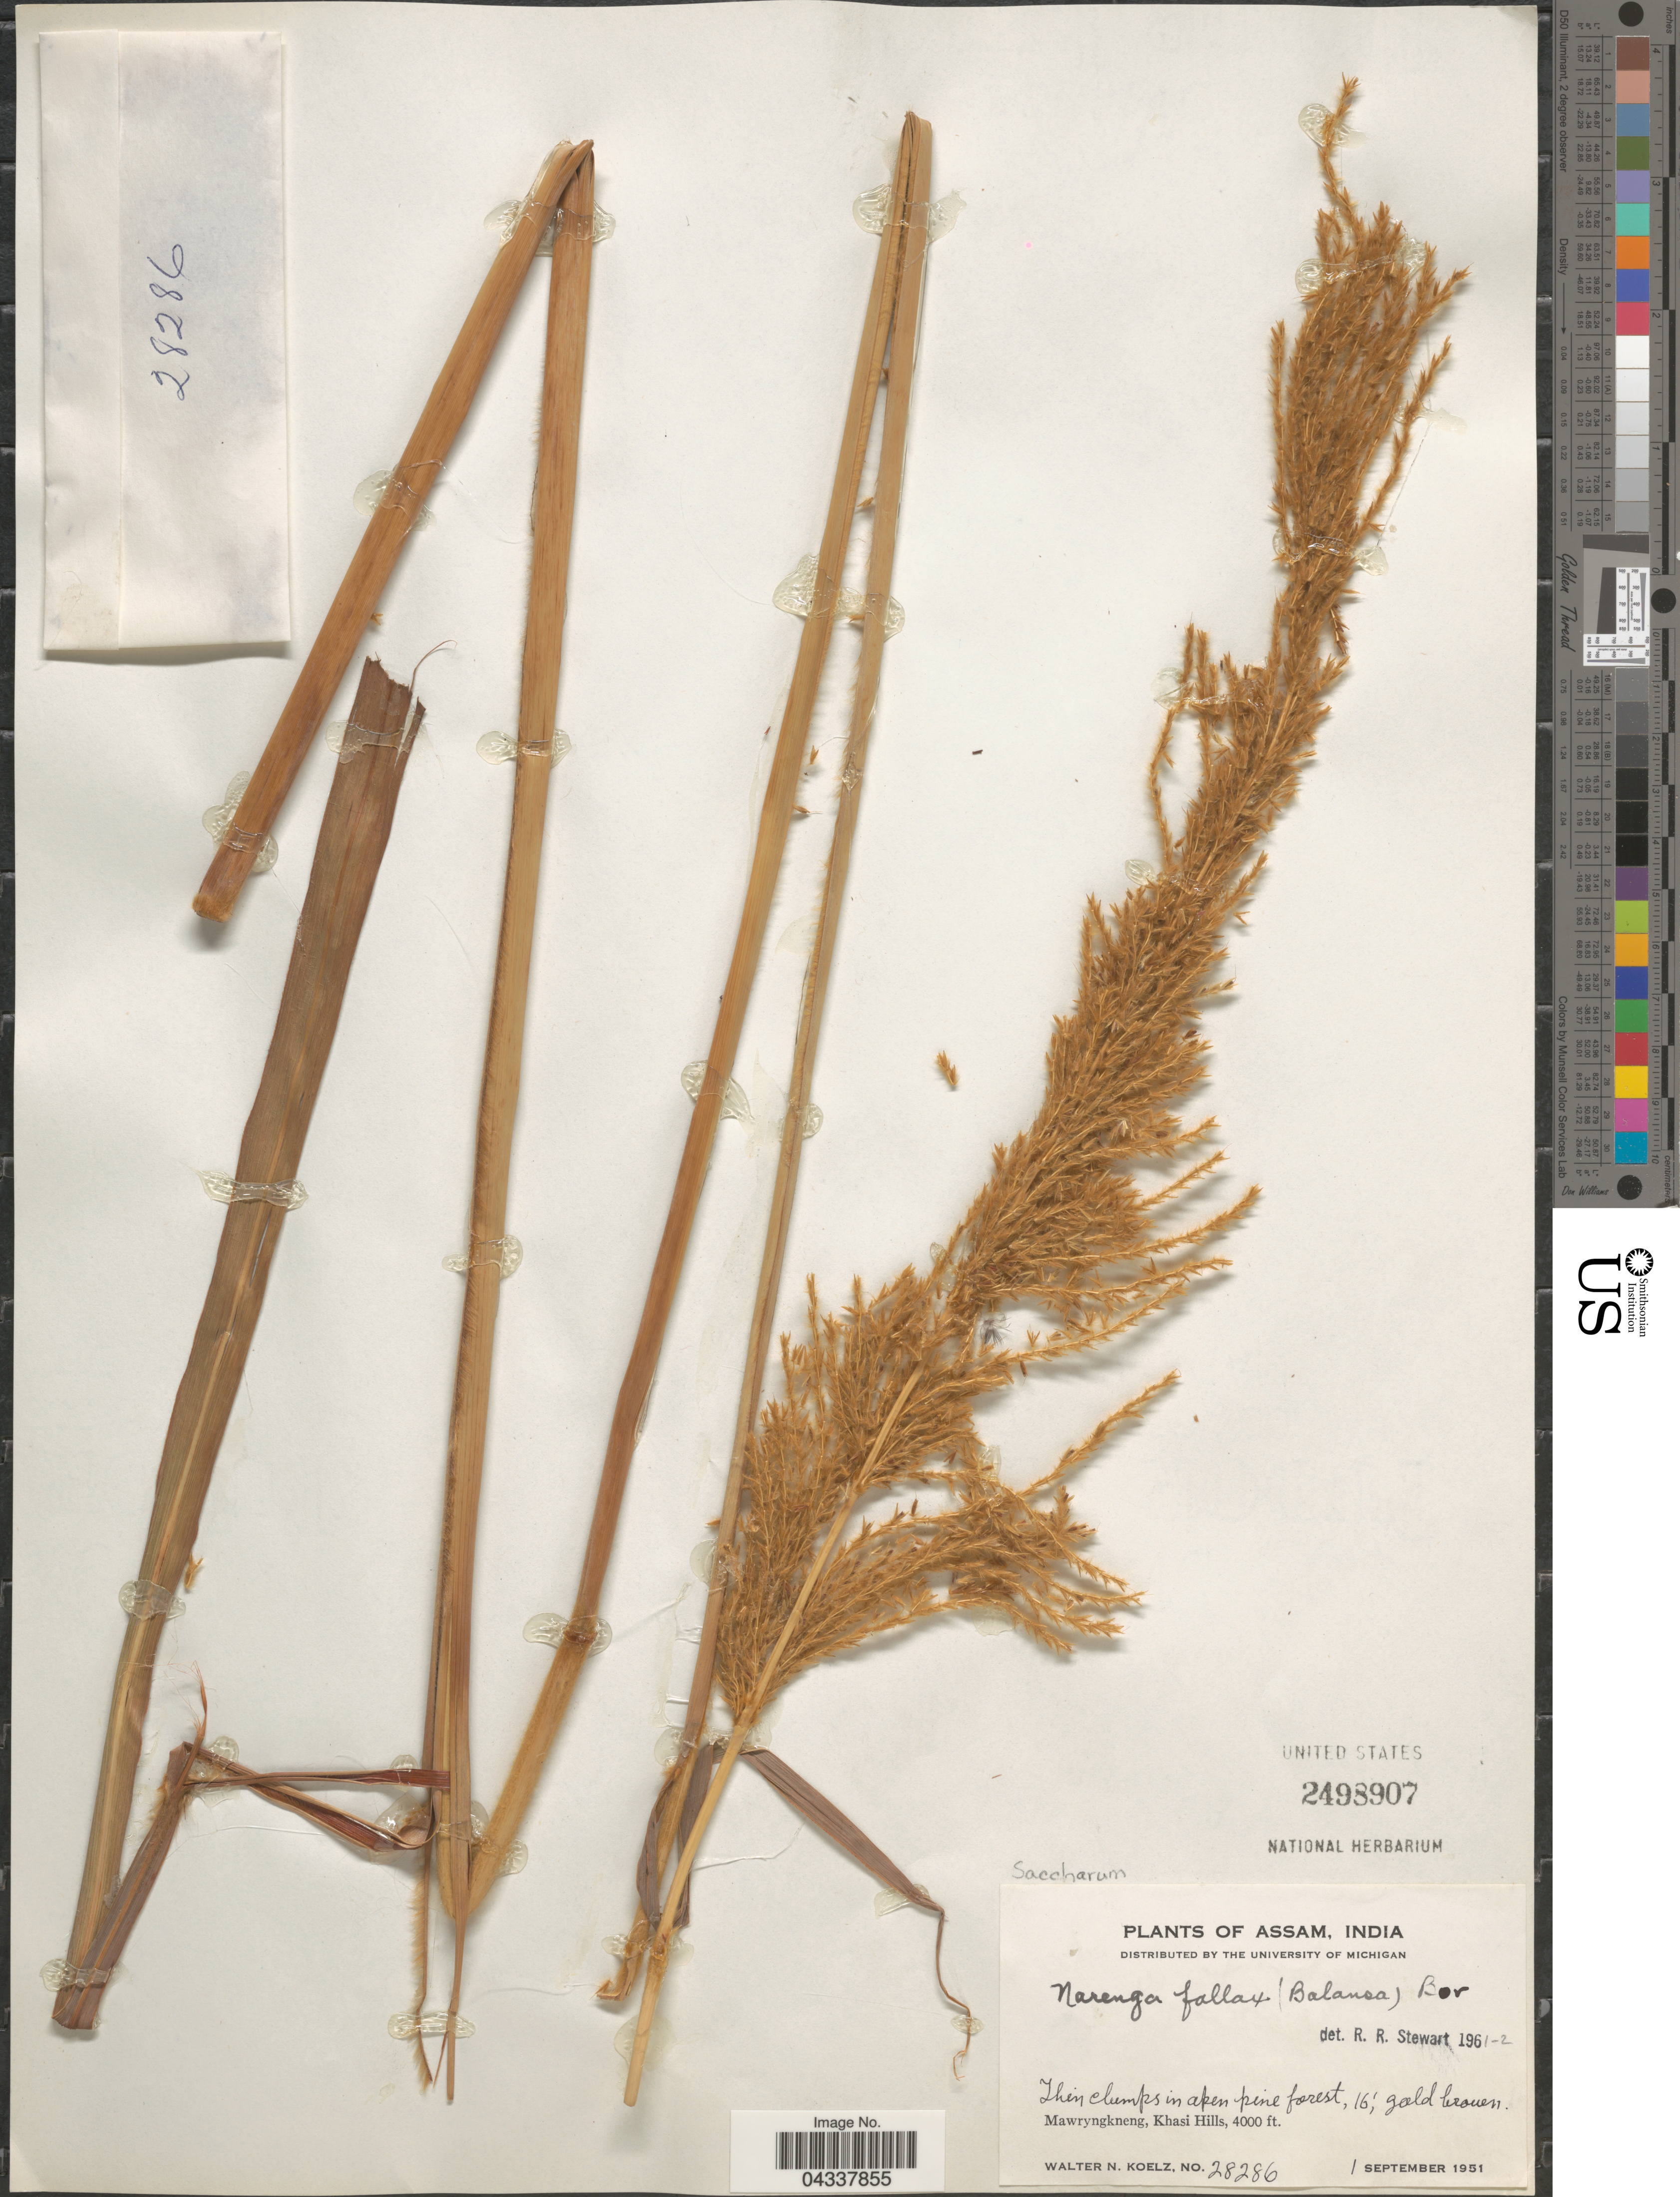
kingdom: Plantae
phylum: Tracheophyta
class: Liliopsida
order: Poales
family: Poaceae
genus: Narenga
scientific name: Narenga fallax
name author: (Balansa) Bor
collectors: W. N. Koelz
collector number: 28286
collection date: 1951-09-01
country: India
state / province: Meghalaya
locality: Mawryngkneng, Khasi Hills.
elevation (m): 1219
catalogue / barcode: US 2498907